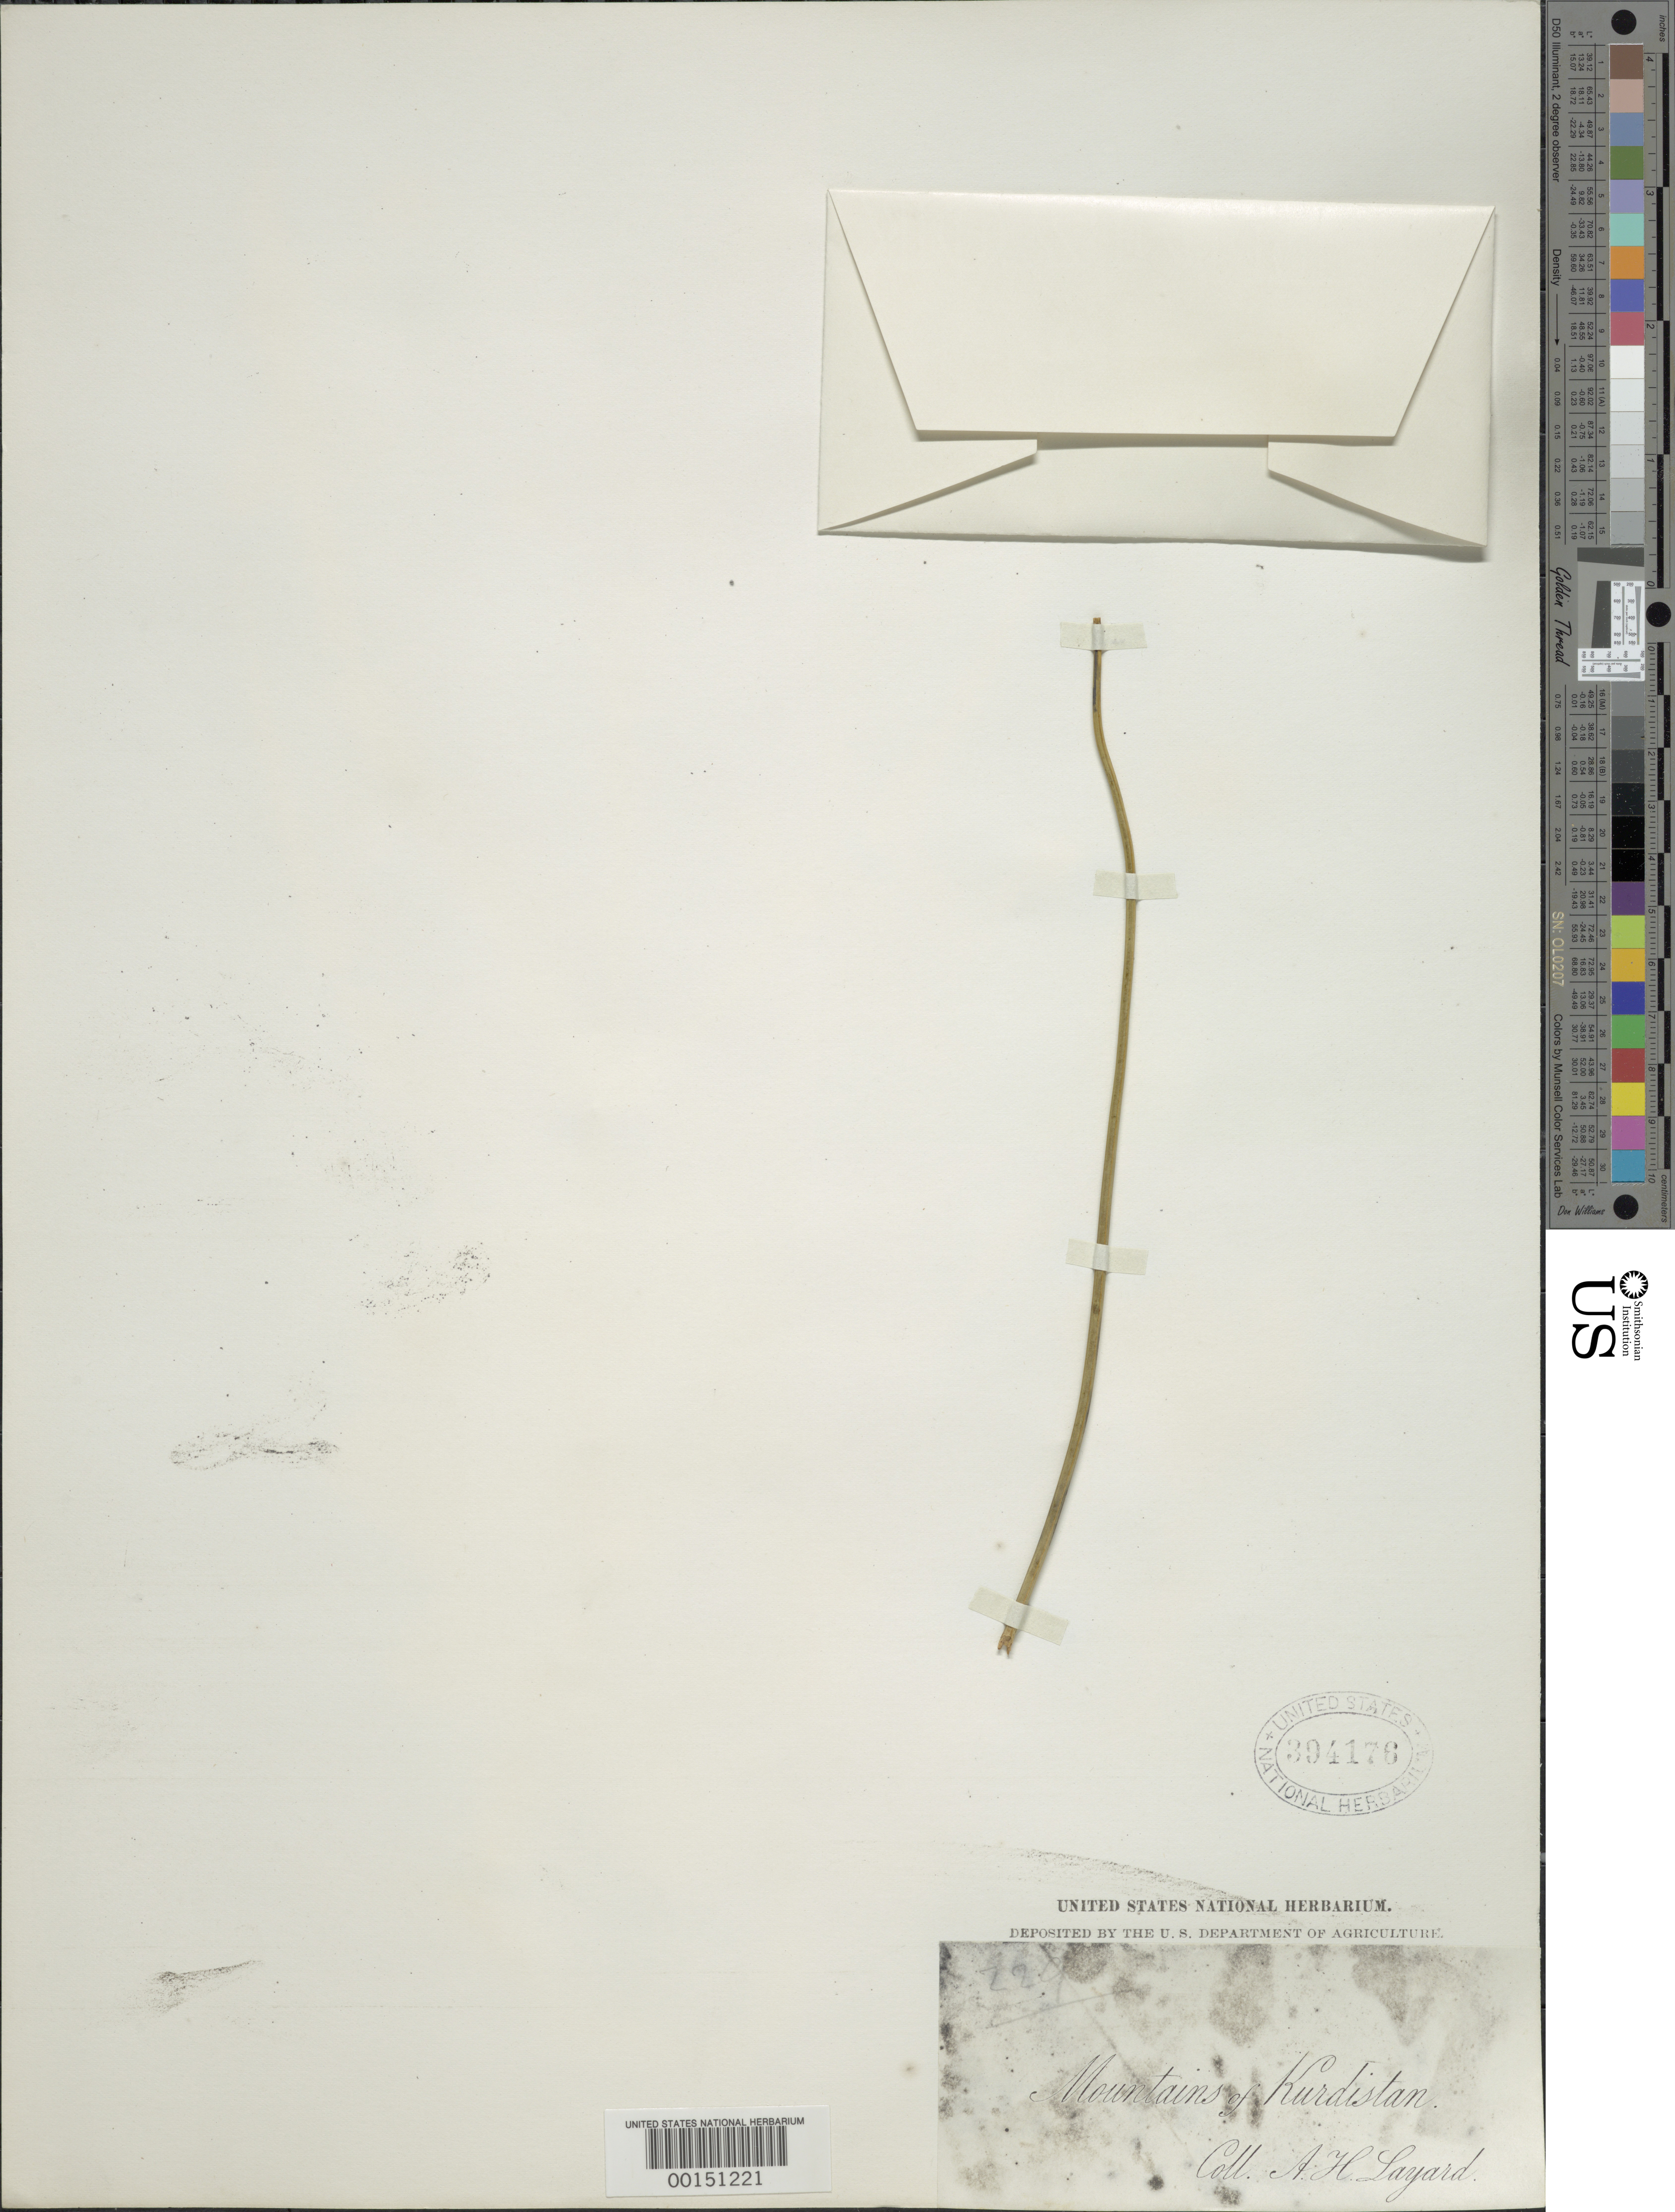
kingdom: Plantae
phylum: Tracheophyta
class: Magnoliopsida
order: Dipsacales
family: Caprifoliaceae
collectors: A. Layard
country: Armenia / Azerbaijan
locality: Mountains of Kurdistan [in former USSR]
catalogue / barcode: US 394176